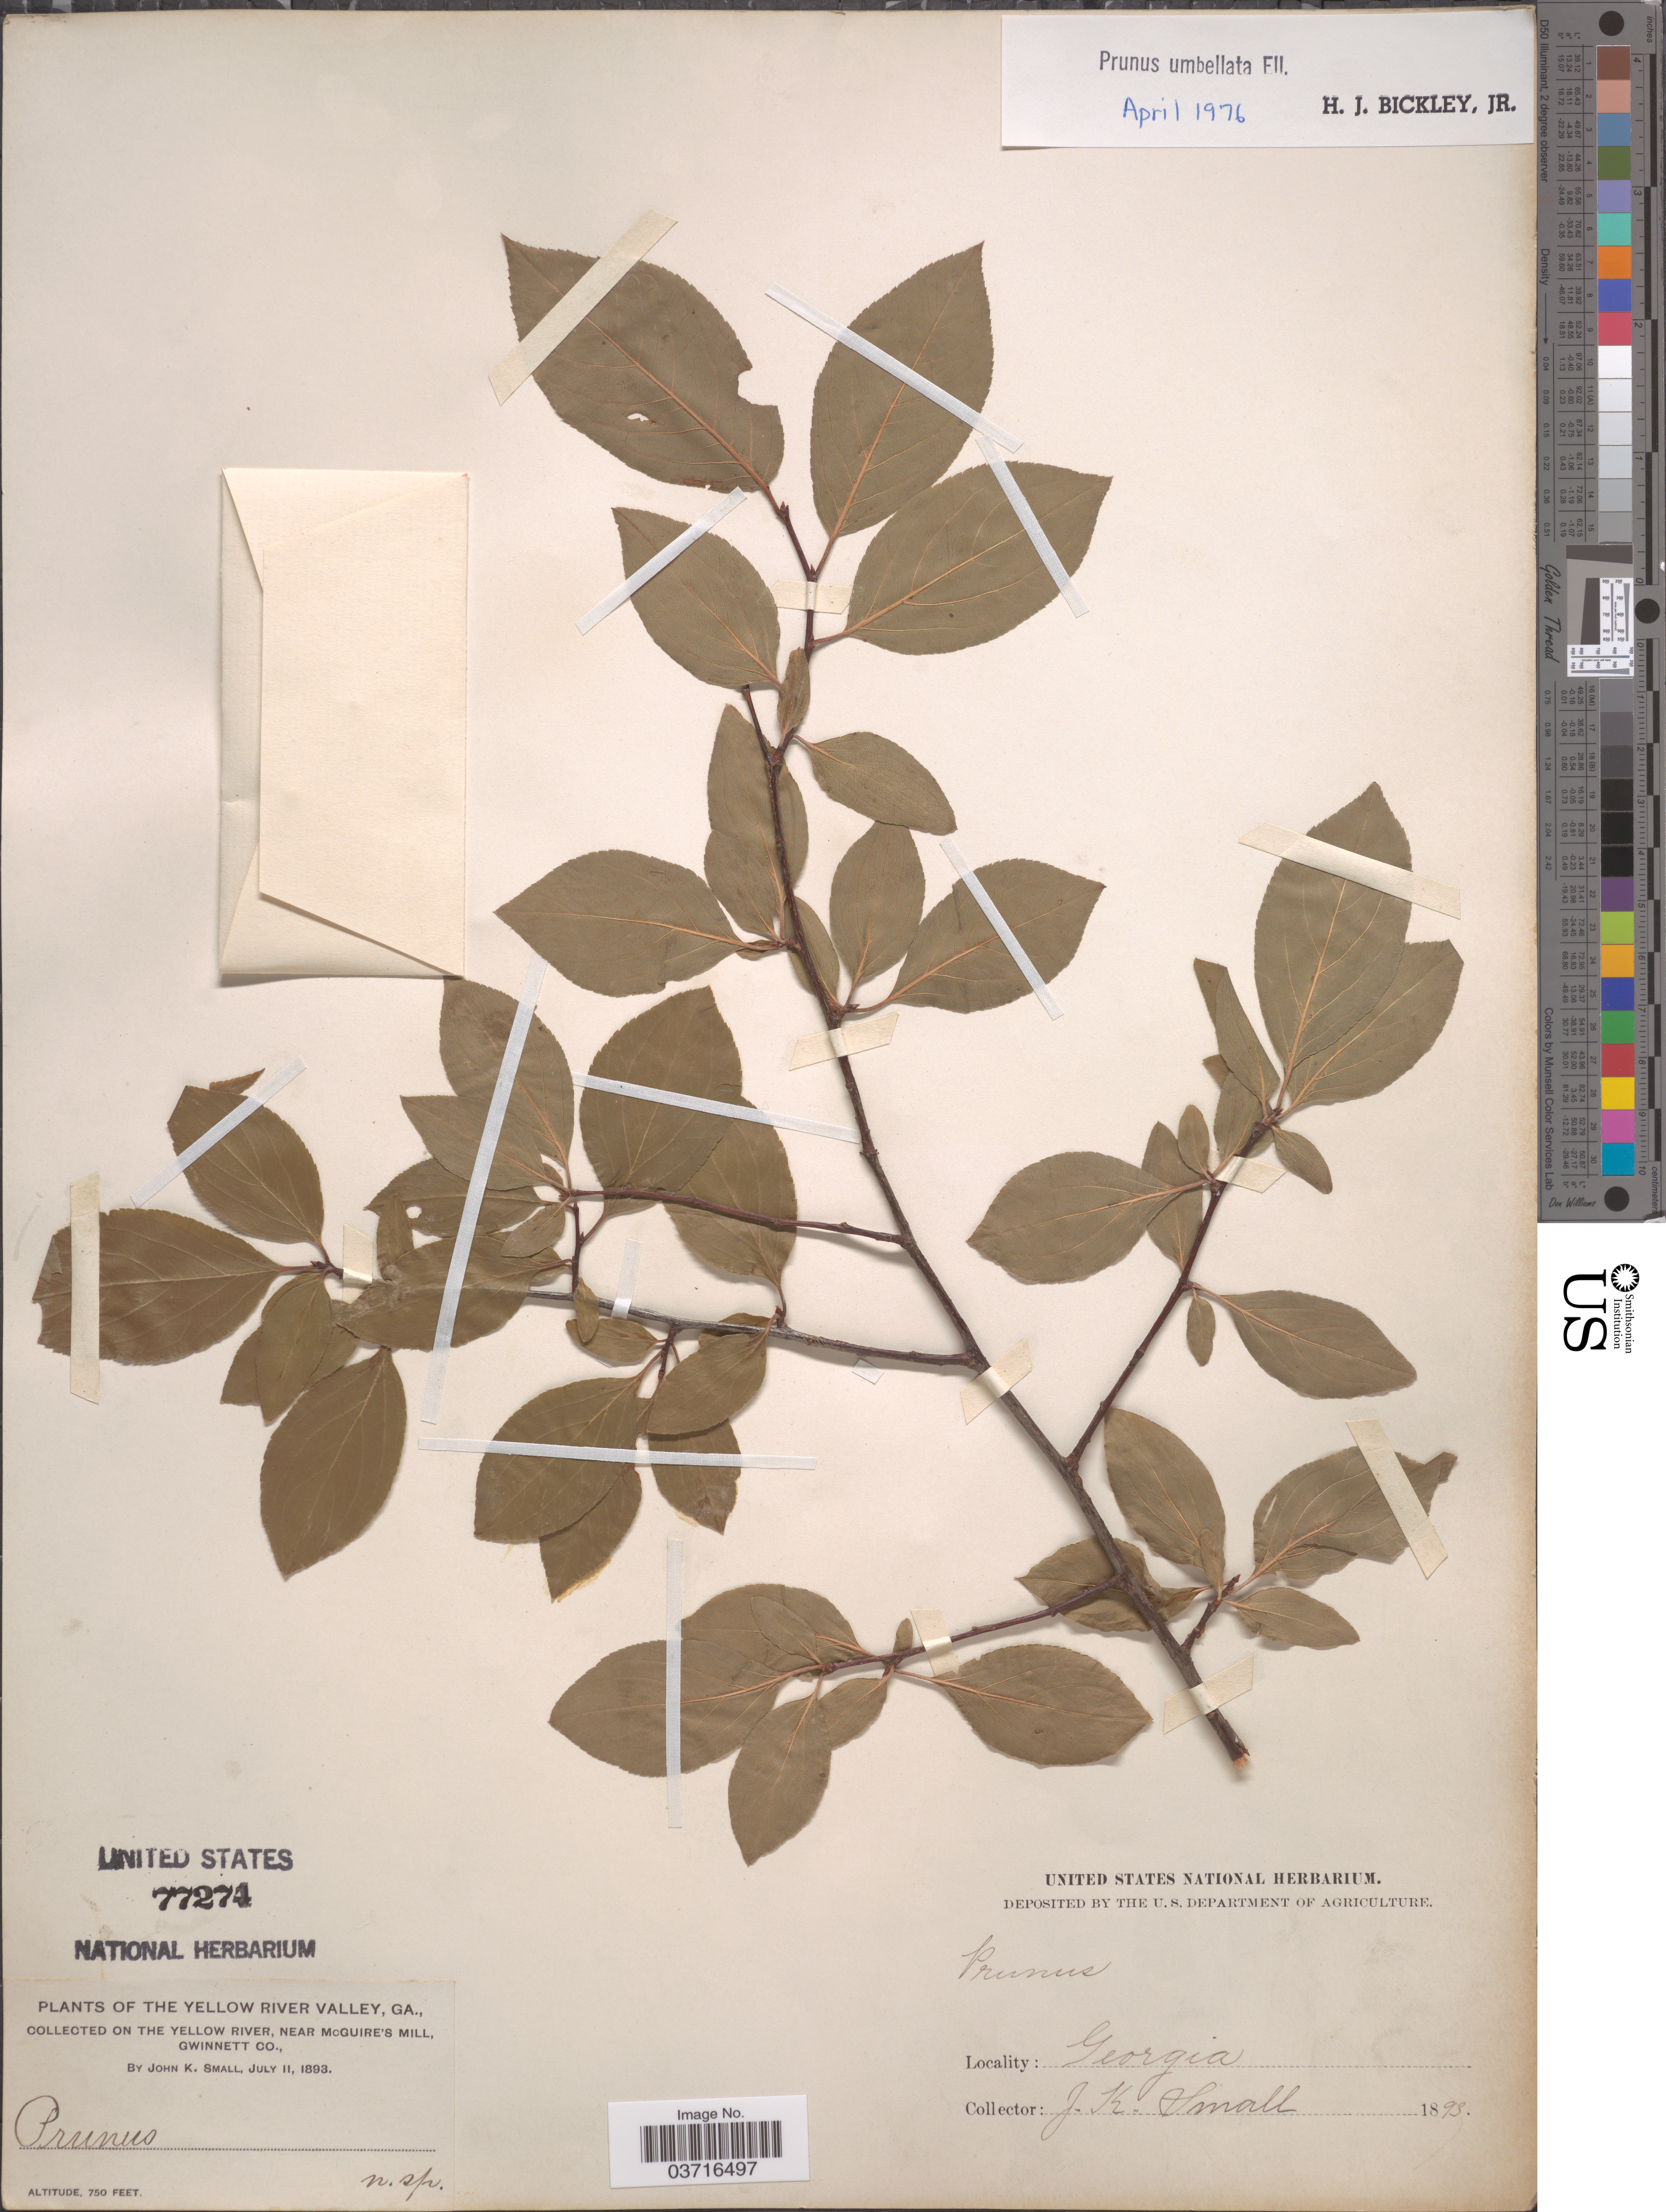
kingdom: Plantae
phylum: Tracheophyta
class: Magnoliopsida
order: Rosales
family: Rosaceae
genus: Prunus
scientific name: Prunus umbellata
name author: Elliott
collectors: J. K. Small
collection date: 1893-07-11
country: United States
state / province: Georgia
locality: The Yellow River Valley. On the Yellow River, near McGuire's Mill, Gwinnett Co.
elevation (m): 229